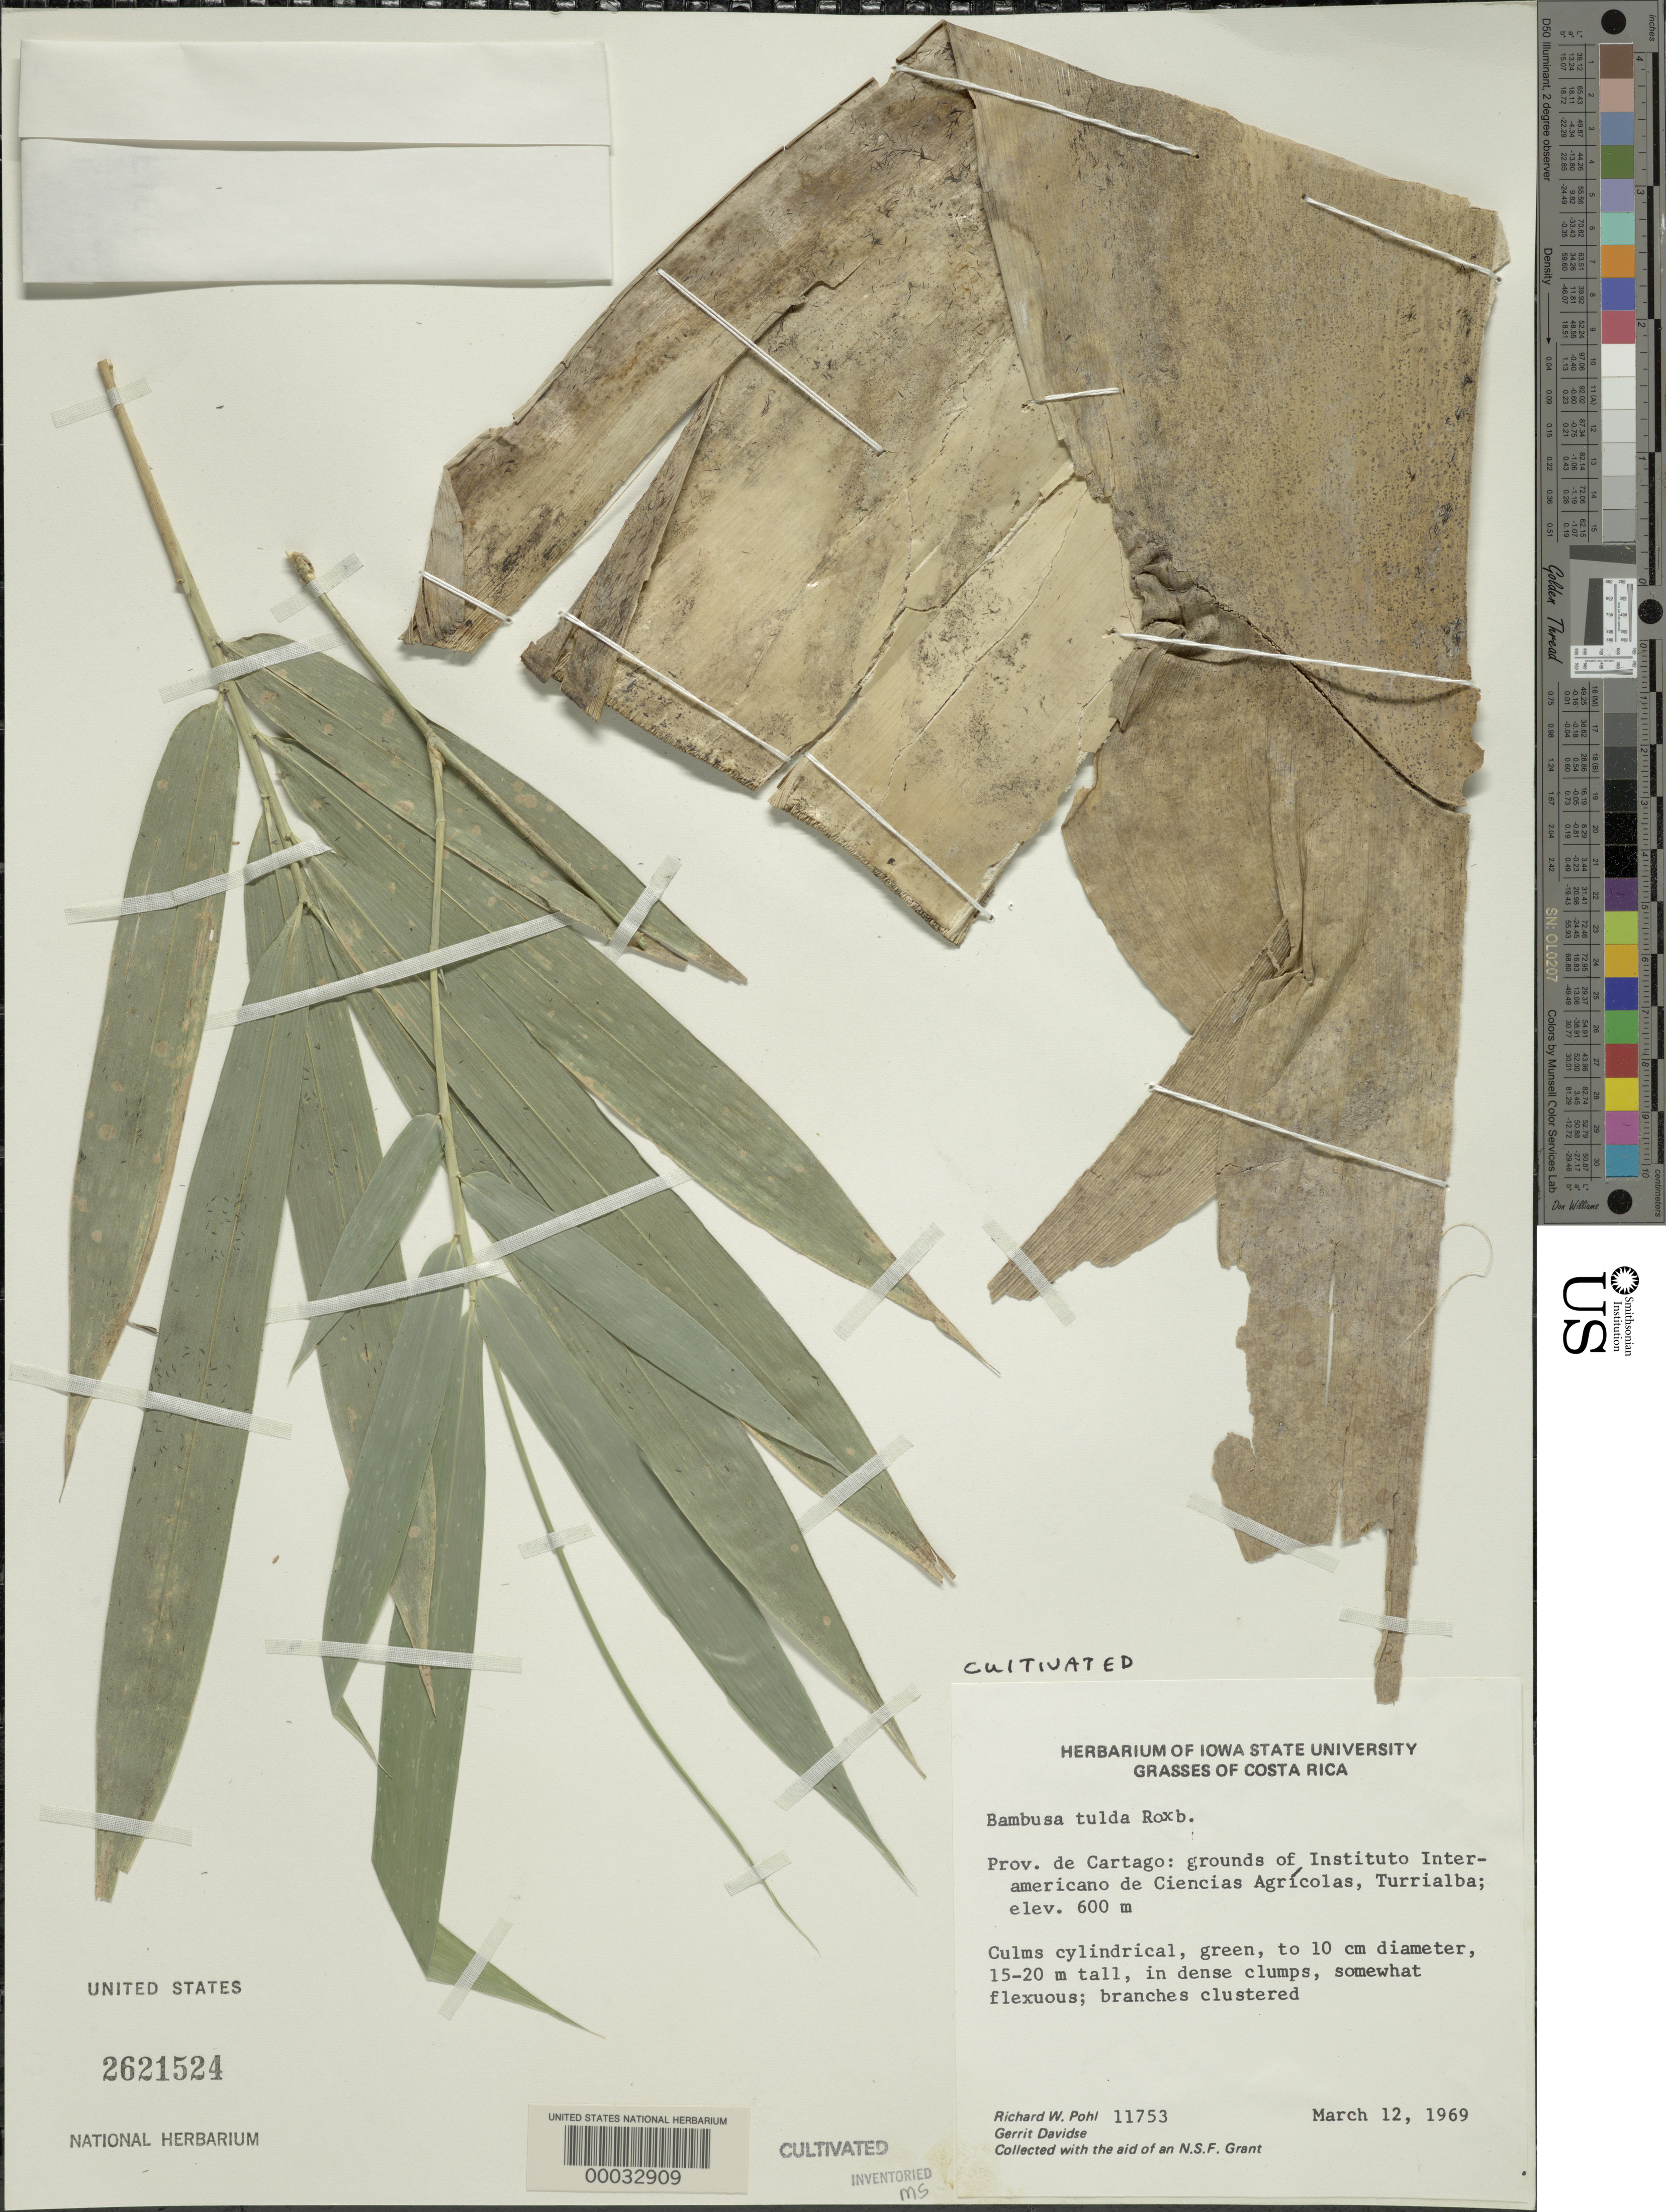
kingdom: Plantae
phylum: Tracheophyta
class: Liliopsida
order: Poales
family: Poaceae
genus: Bambusa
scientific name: Bambusa tulda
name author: Roxb.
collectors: R. W. Pohl & G. Davidse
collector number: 11753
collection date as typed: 12 Mar 1969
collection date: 1969-03-12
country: Costa Rica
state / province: Cartago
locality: Instituto Interamericana de Ciencas Agricolas, Turrialba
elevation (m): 600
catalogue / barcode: US 2621524